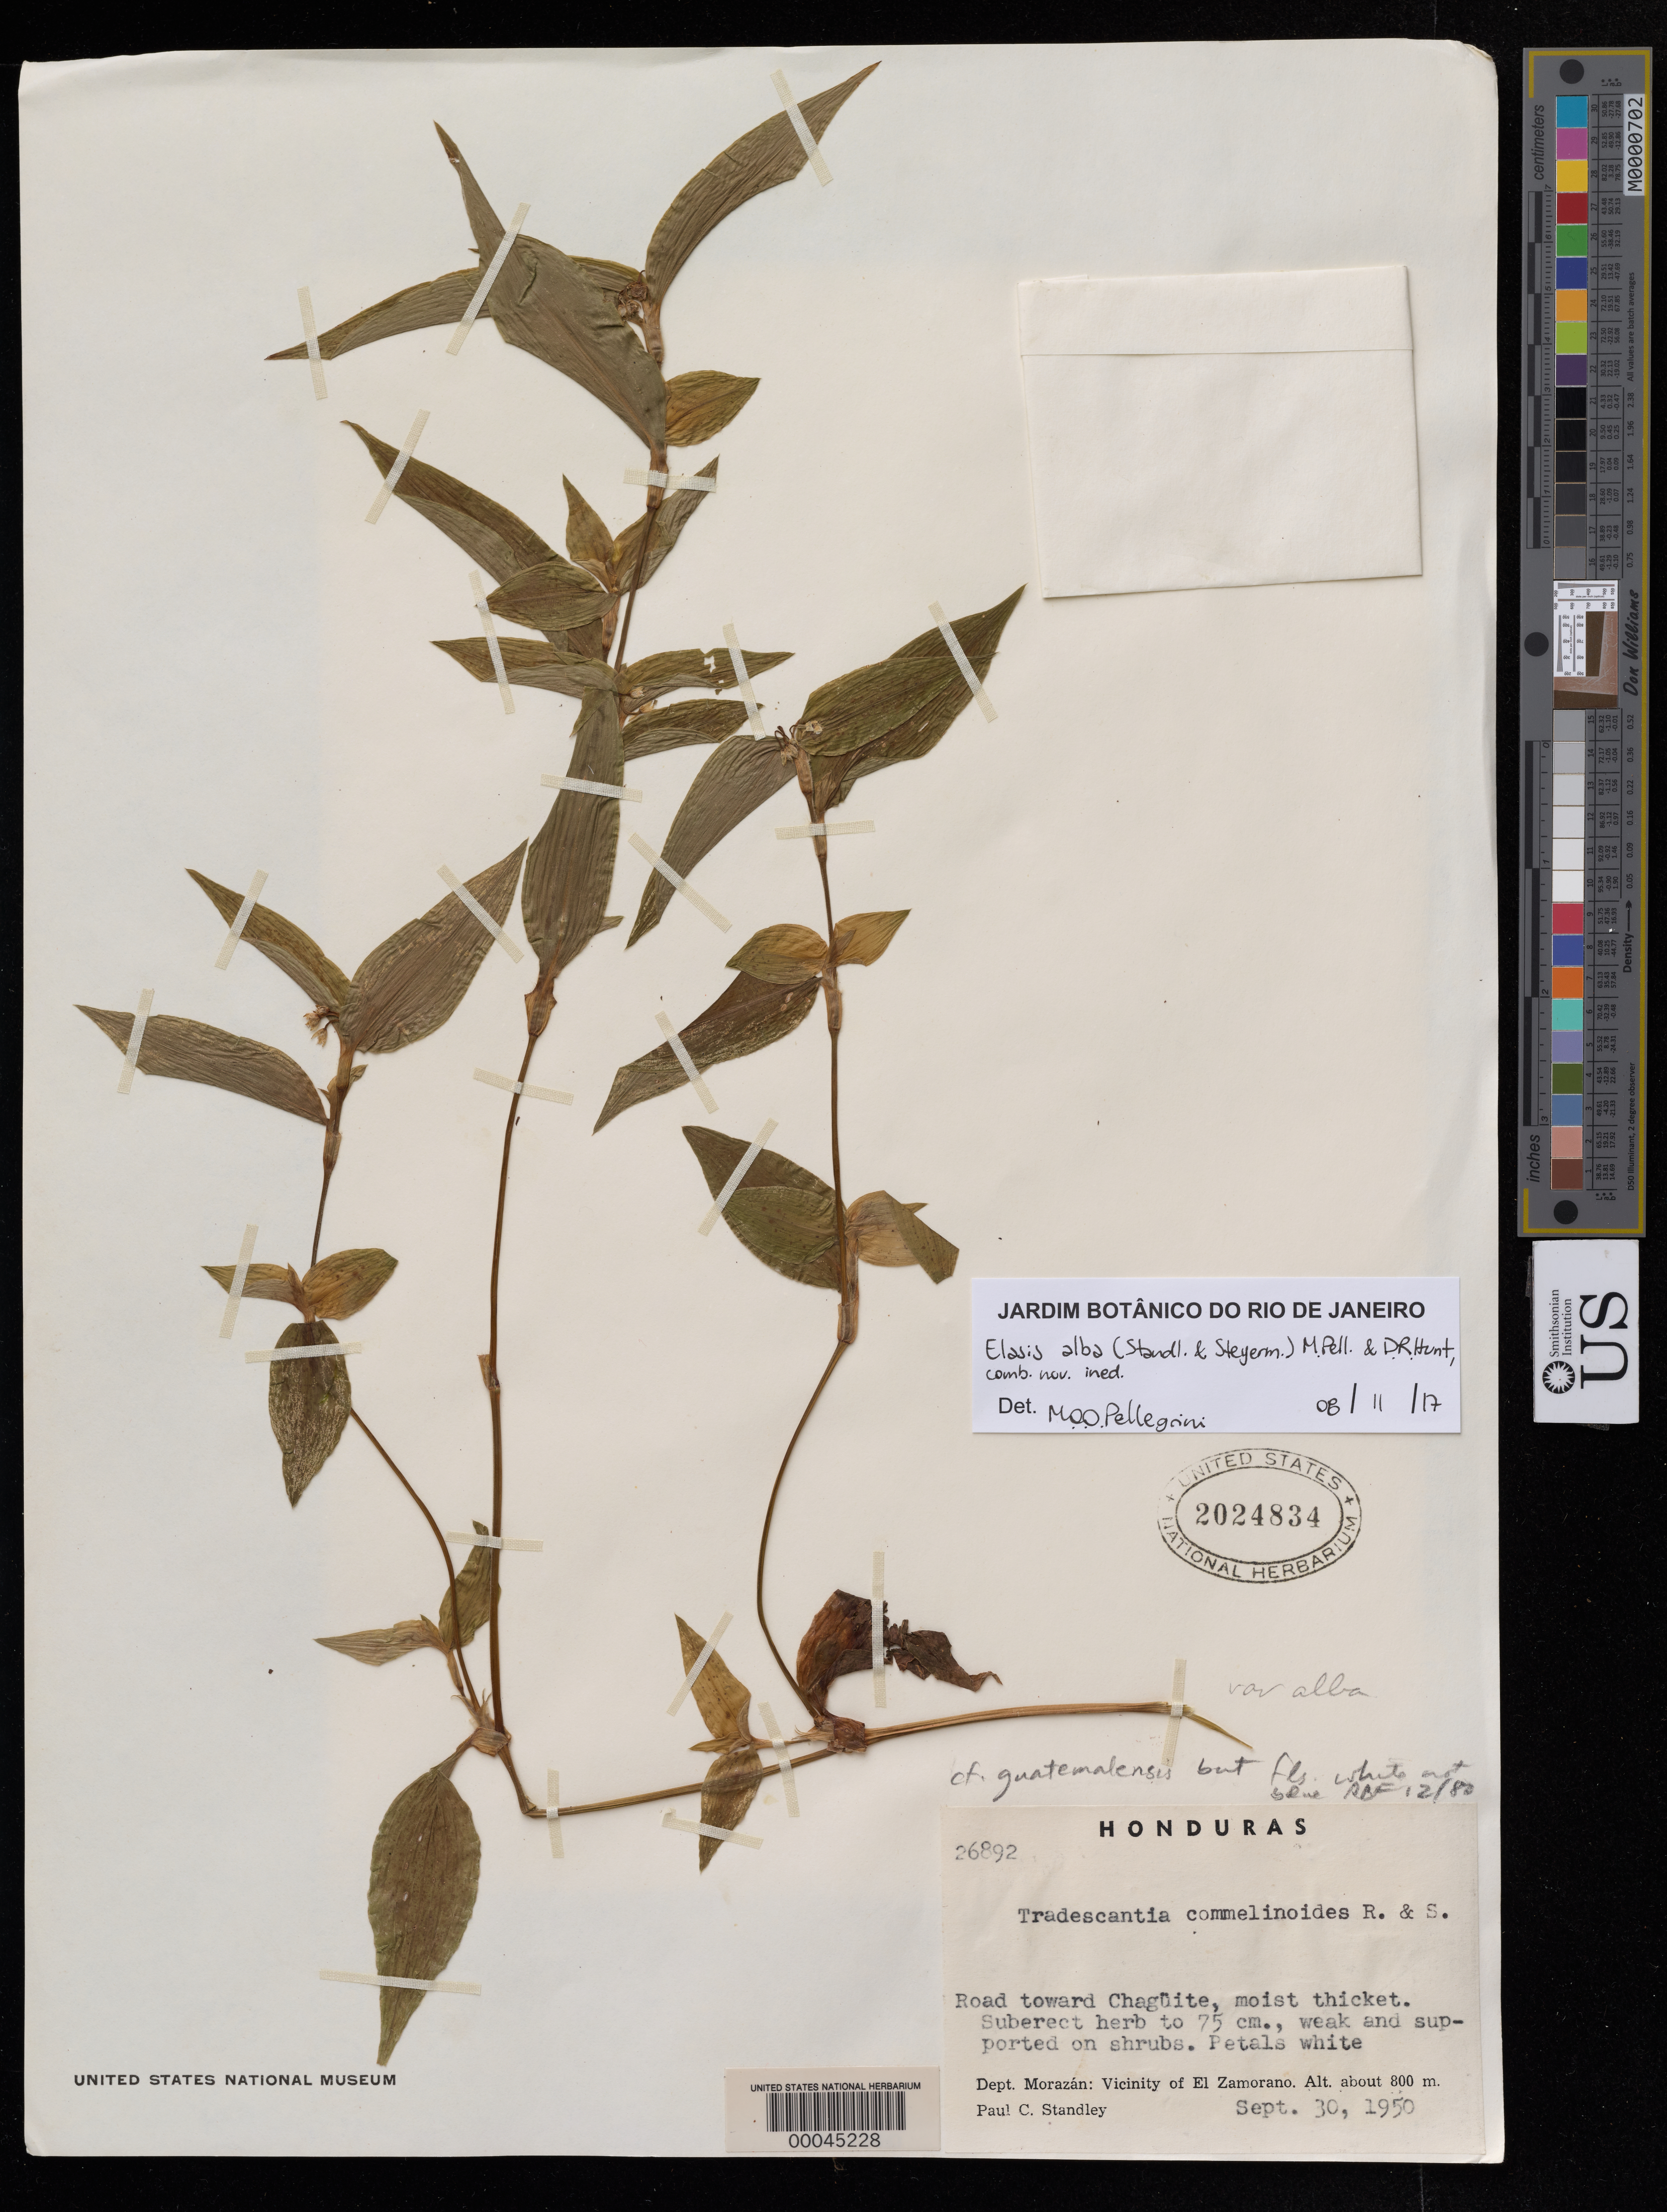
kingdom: Plantae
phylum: Tracheophyta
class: Liliopsida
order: Commelinales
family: Commelinaceae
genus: Elasis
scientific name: Elasis alba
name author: (Standl. & Steyerm.) M. Pell. & D.R. Hunt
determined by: Pellegrini, M. O. de Oliveira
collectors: P. C. Standley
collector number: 26892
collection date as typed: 30 Sep 1950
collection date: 1950-09-30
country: Honduras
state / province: Fco. Morazán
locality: El Zamorano, road toward Chaquite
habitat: Moist thicket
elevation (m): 800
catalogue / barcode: US 2024834